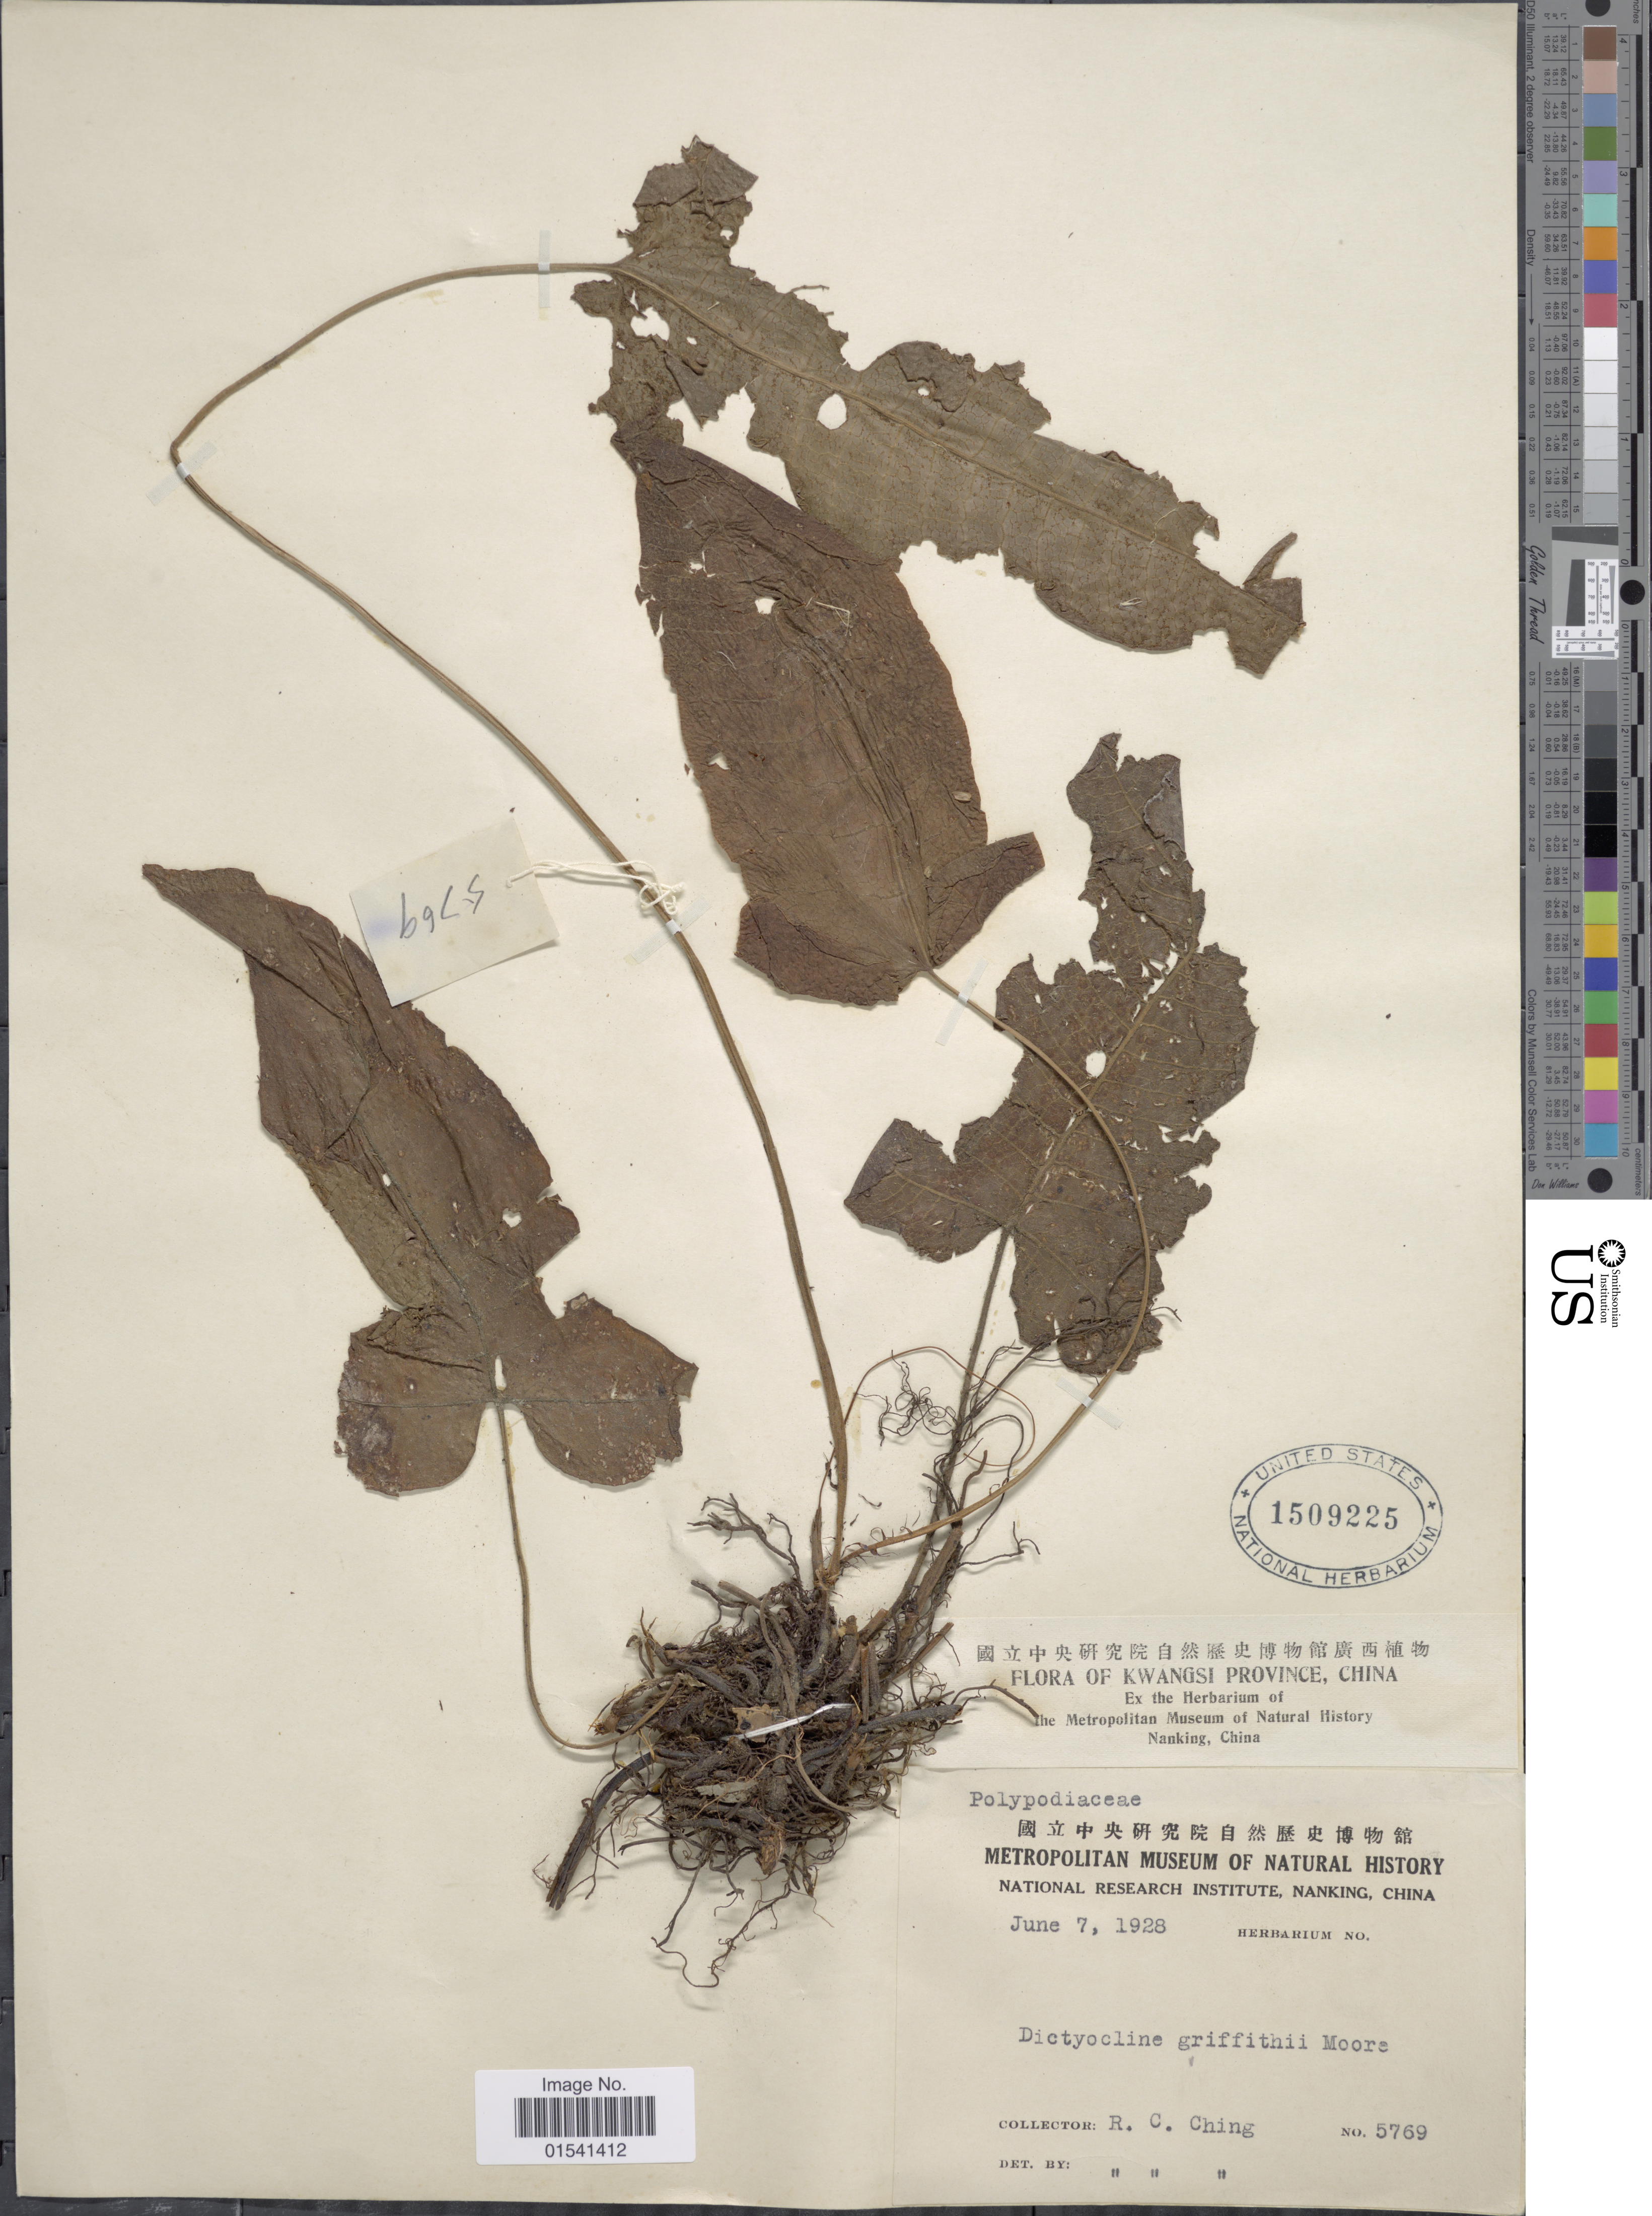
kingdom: Plantae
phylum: Tracheophyta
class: Polypodiopsida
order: Polypodiales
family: Thelypteridaceae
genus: Stegnogramma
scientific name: Stegnogramma griffithii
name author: (T. Moore) K. Iwats.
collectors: R. C. Ching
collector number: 5769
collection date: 1928-06-07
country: China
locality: Kwangsi Province